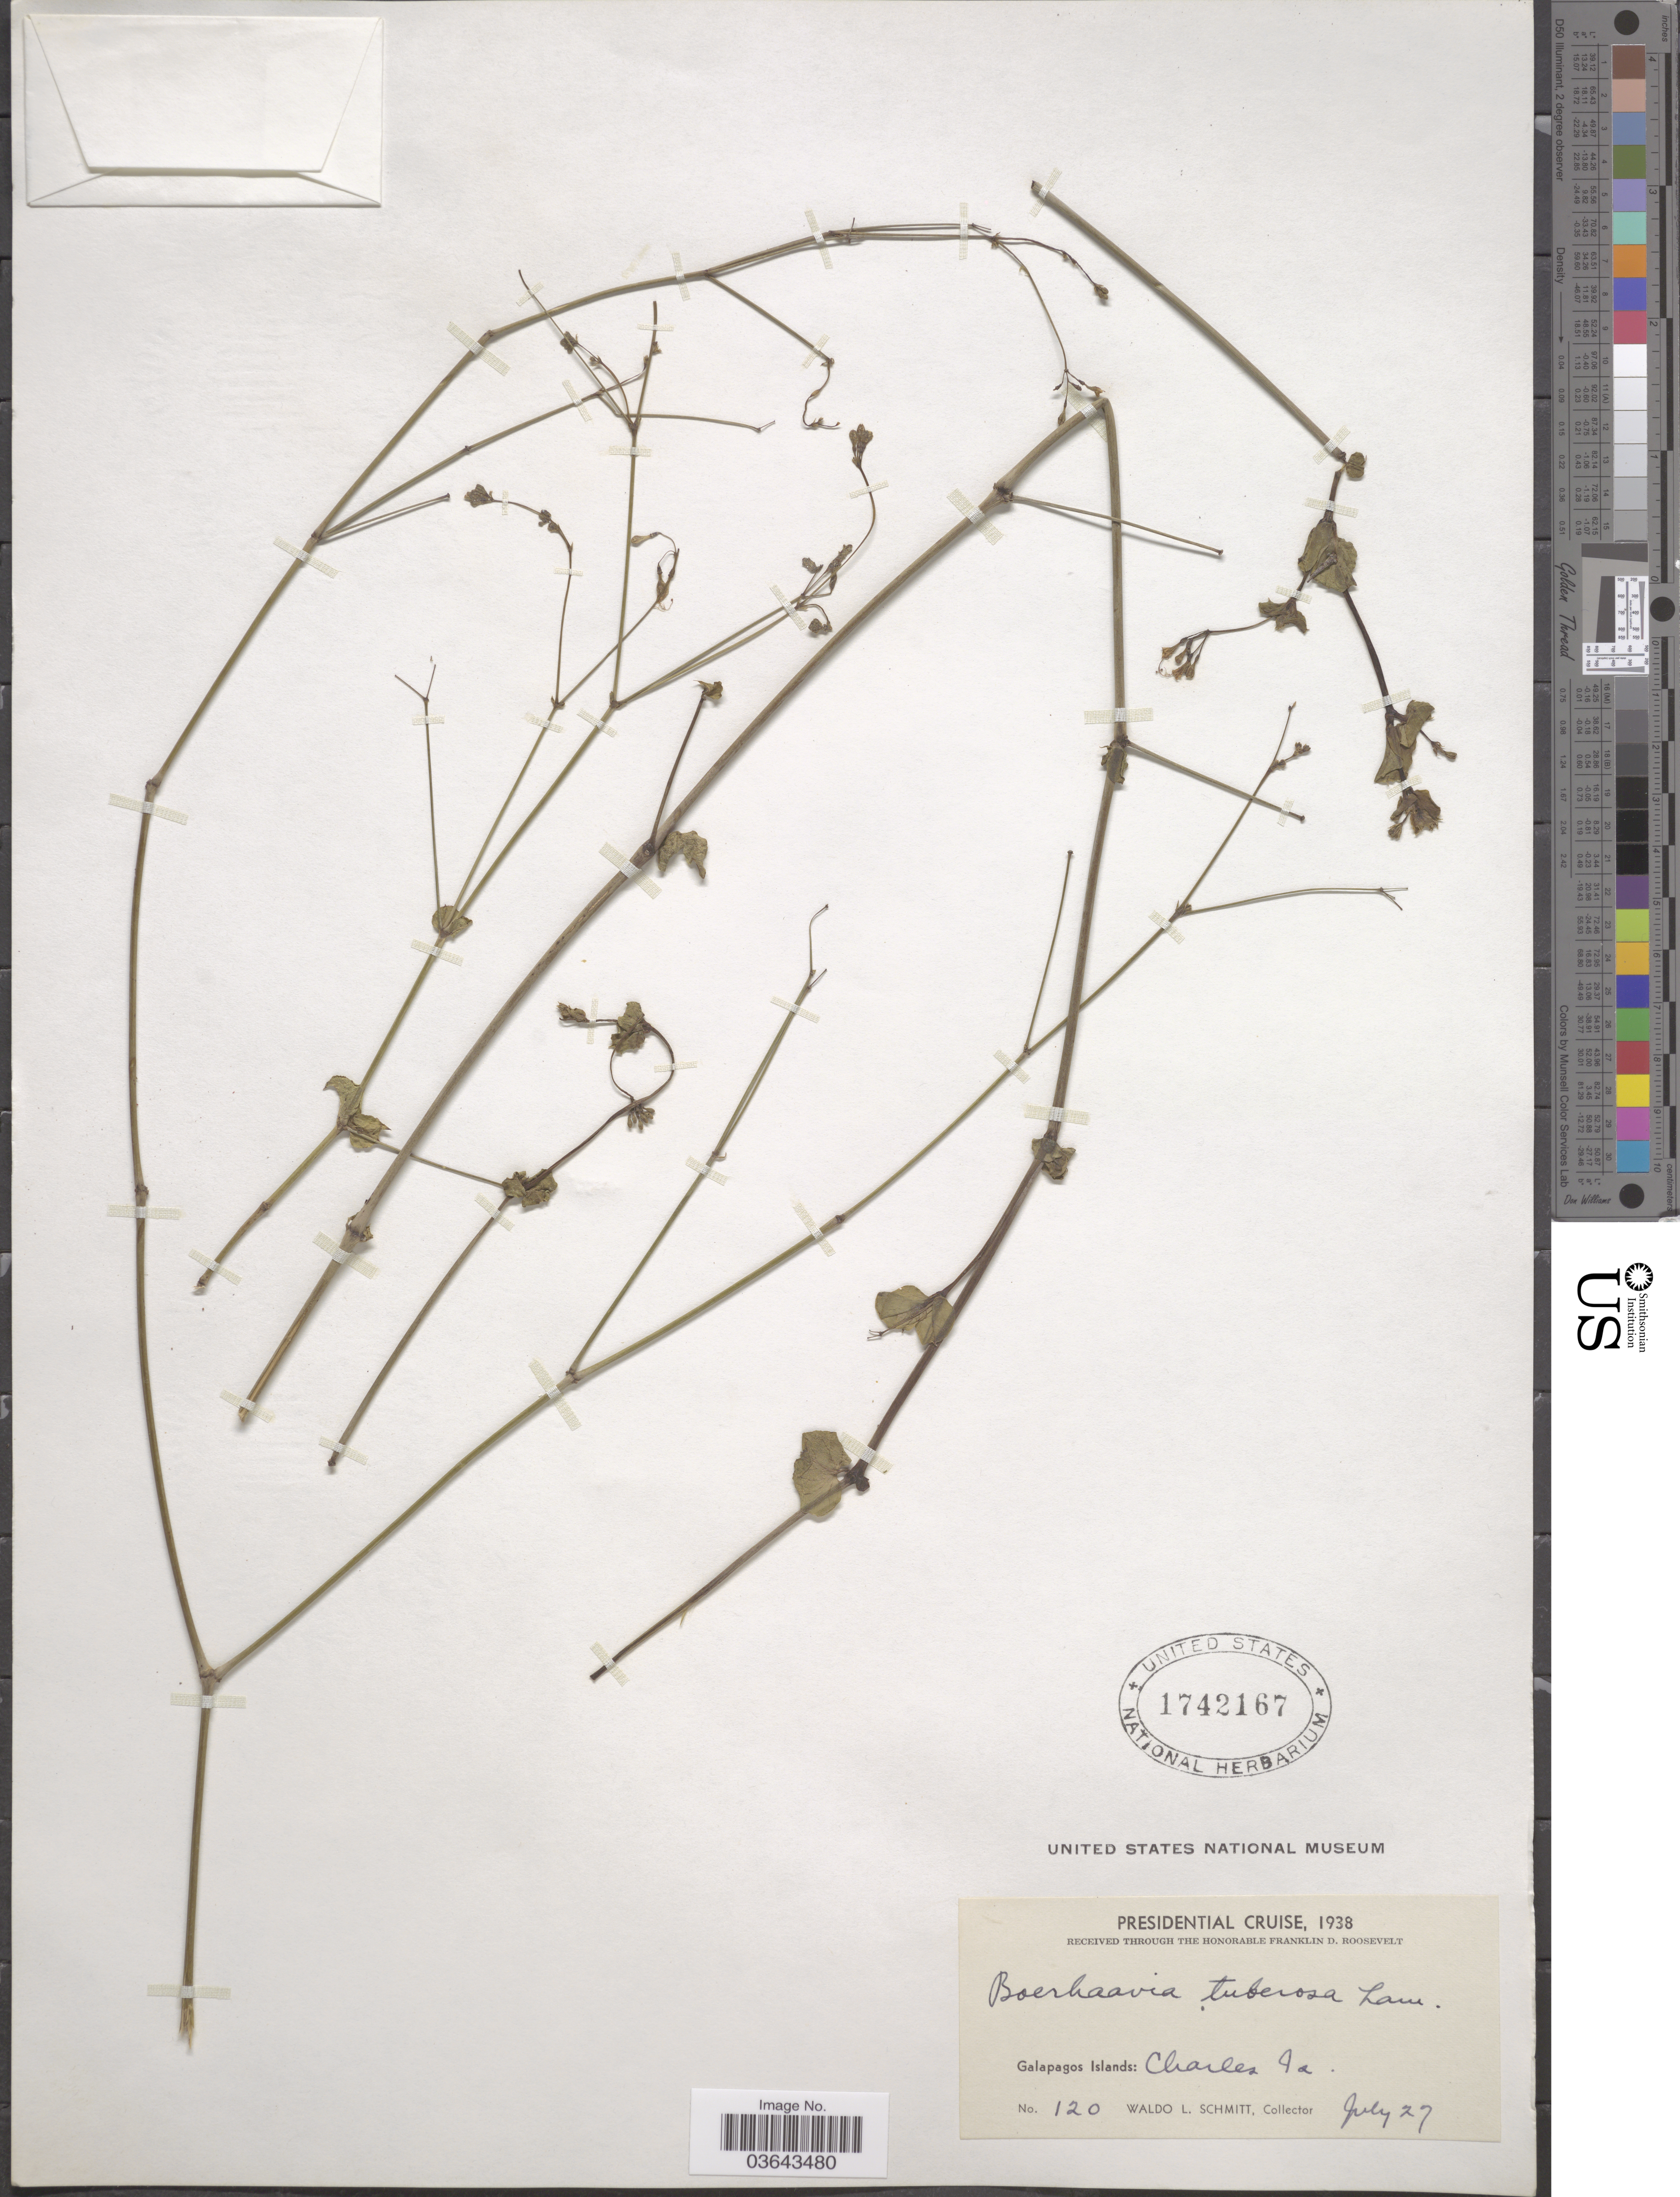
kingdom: Plantae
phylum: Tracheophyta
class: Magnoliopsida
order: Caryophyllales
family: Nyctaginaceae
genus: Boerhavia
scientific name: Boerhavia tuberosa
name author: Lam.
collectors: W. L. Schmitt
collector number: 120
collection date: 1938-07-27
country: Ecuador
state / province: Colón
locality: Galapagos Islands: Charles Is.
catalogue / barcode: US 1742167